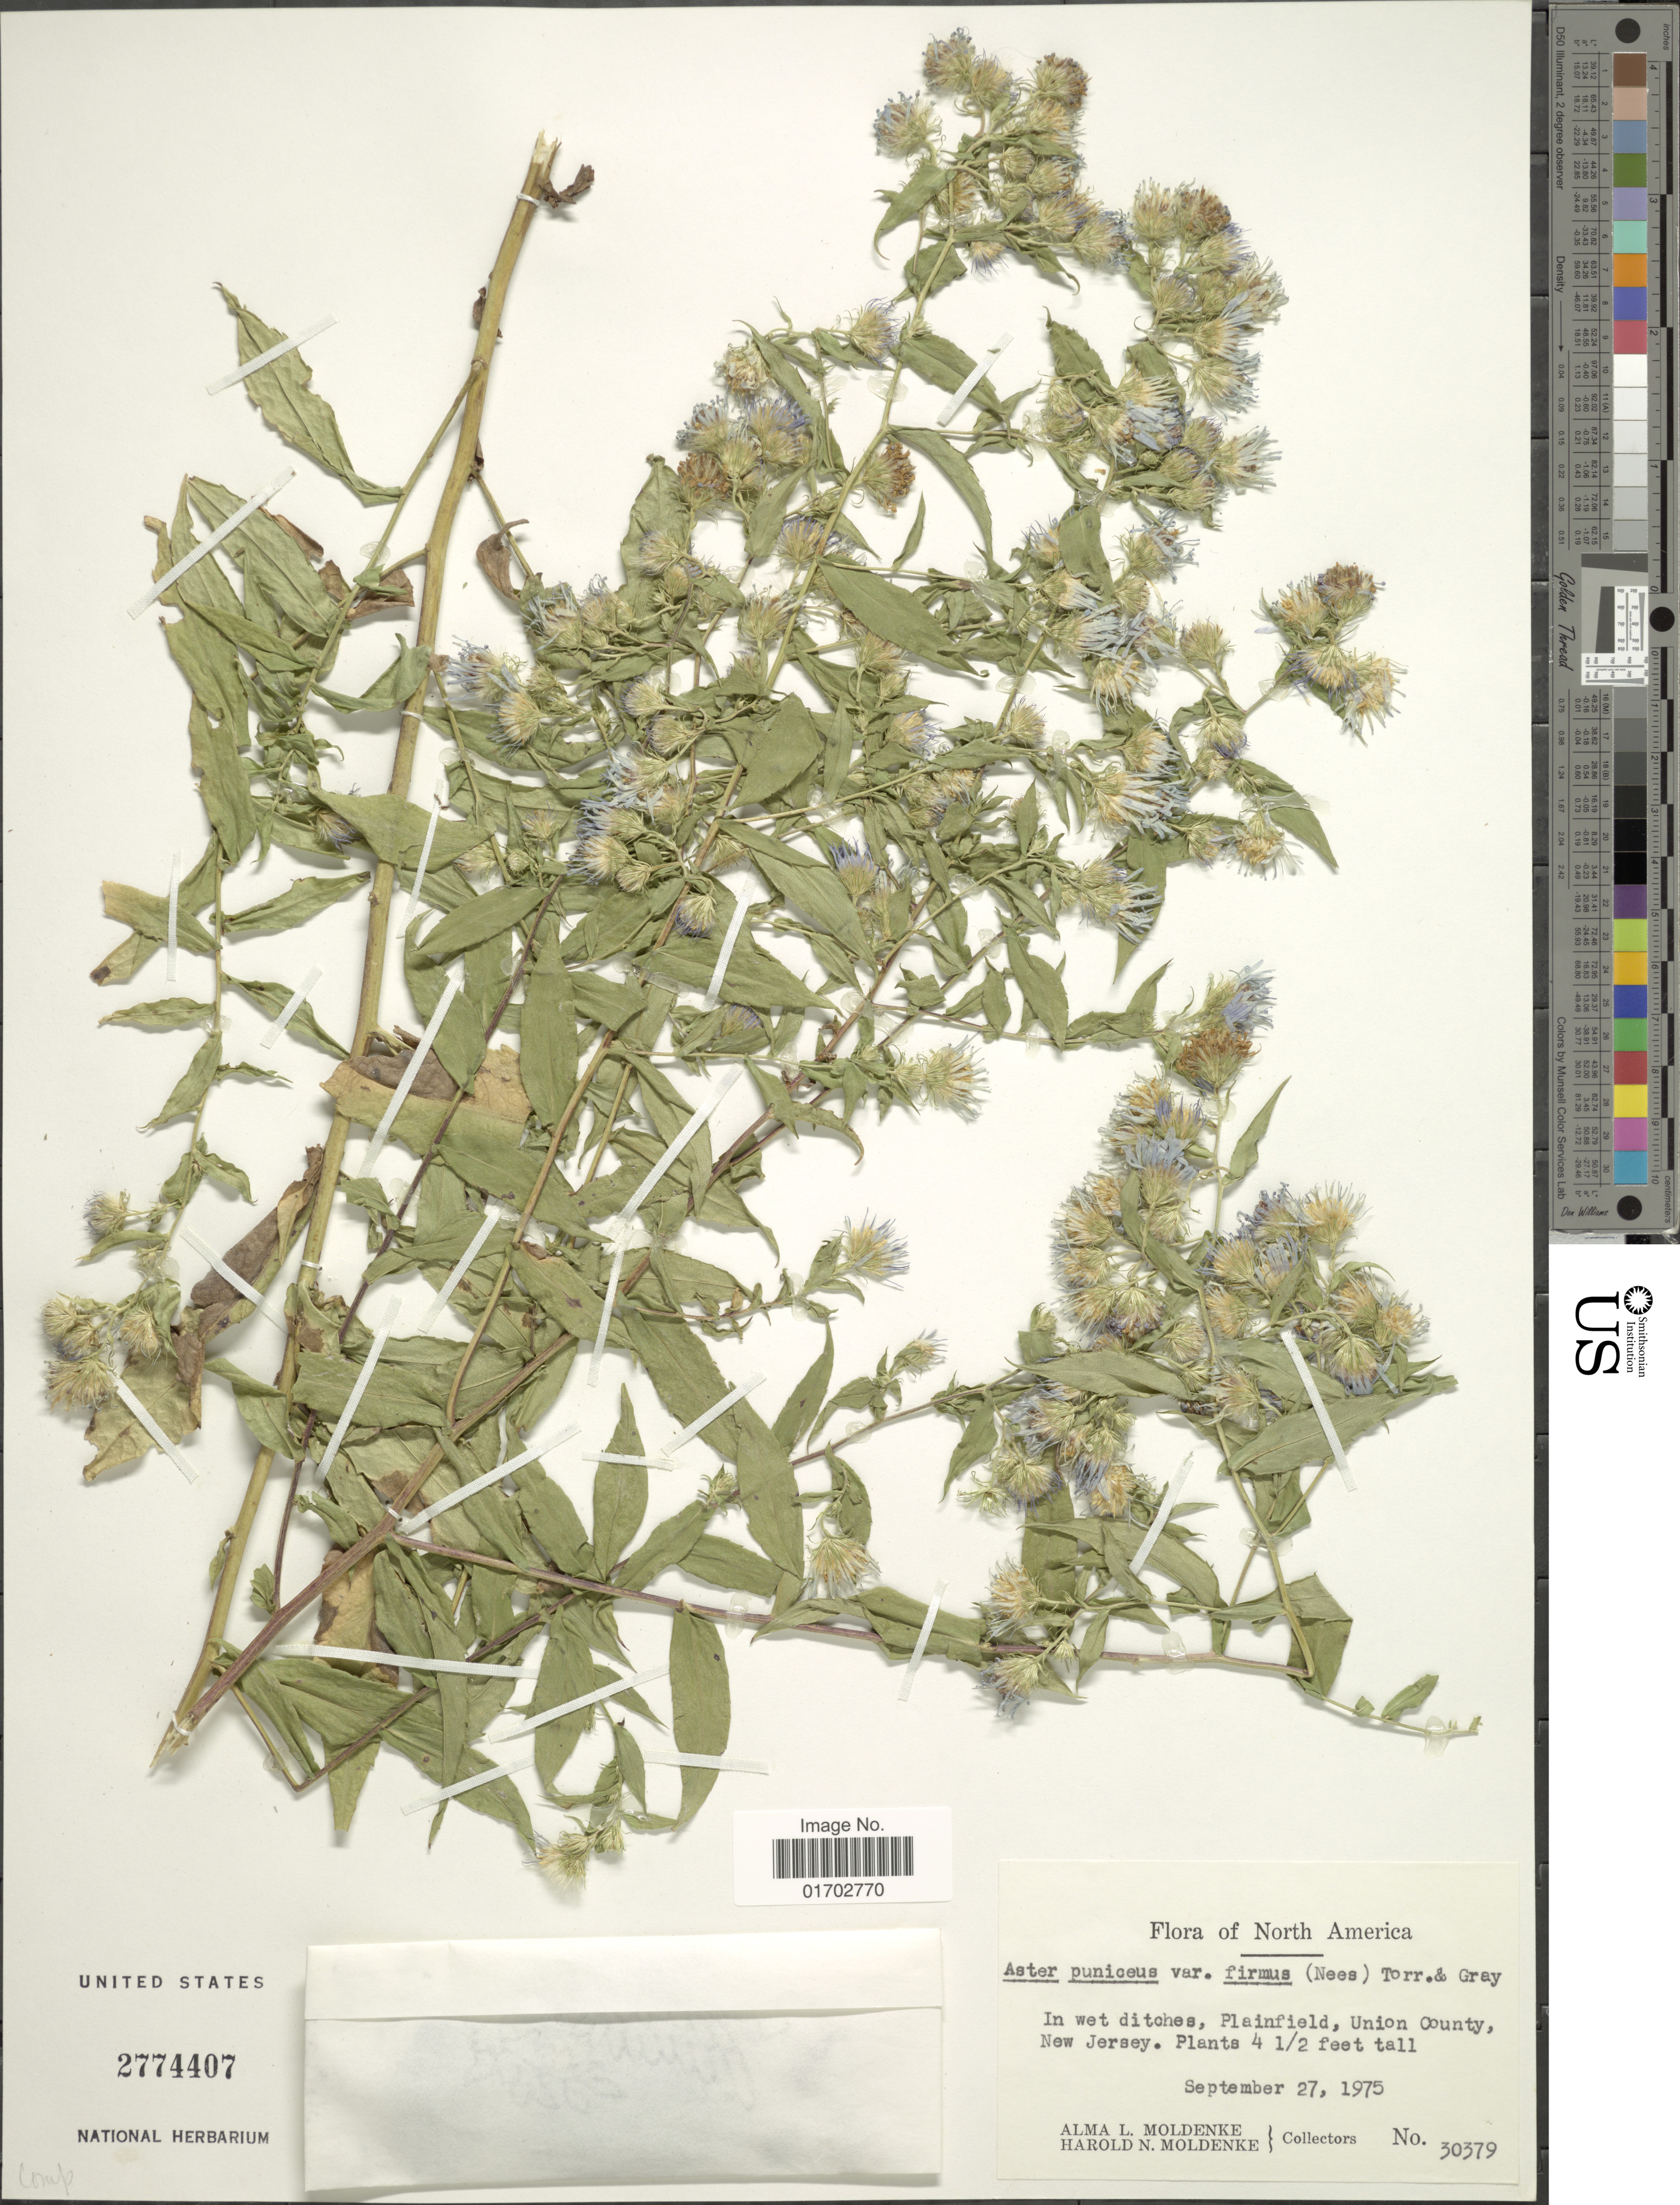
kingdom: Plantae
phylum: Tracheophyta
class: Magnoliopsida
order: Asterales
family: Asteraceae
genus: Symphyotrichum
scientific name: Symphyotrichum puniceum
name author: (L.) Á. Löve & D. Löve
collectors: A. L. Moldenke & H. N. Moldenke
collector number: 30379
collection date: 1975-09-27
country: United States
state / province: New Jersey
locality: North America, Plainfield, Union County,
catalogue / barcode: US 2774407